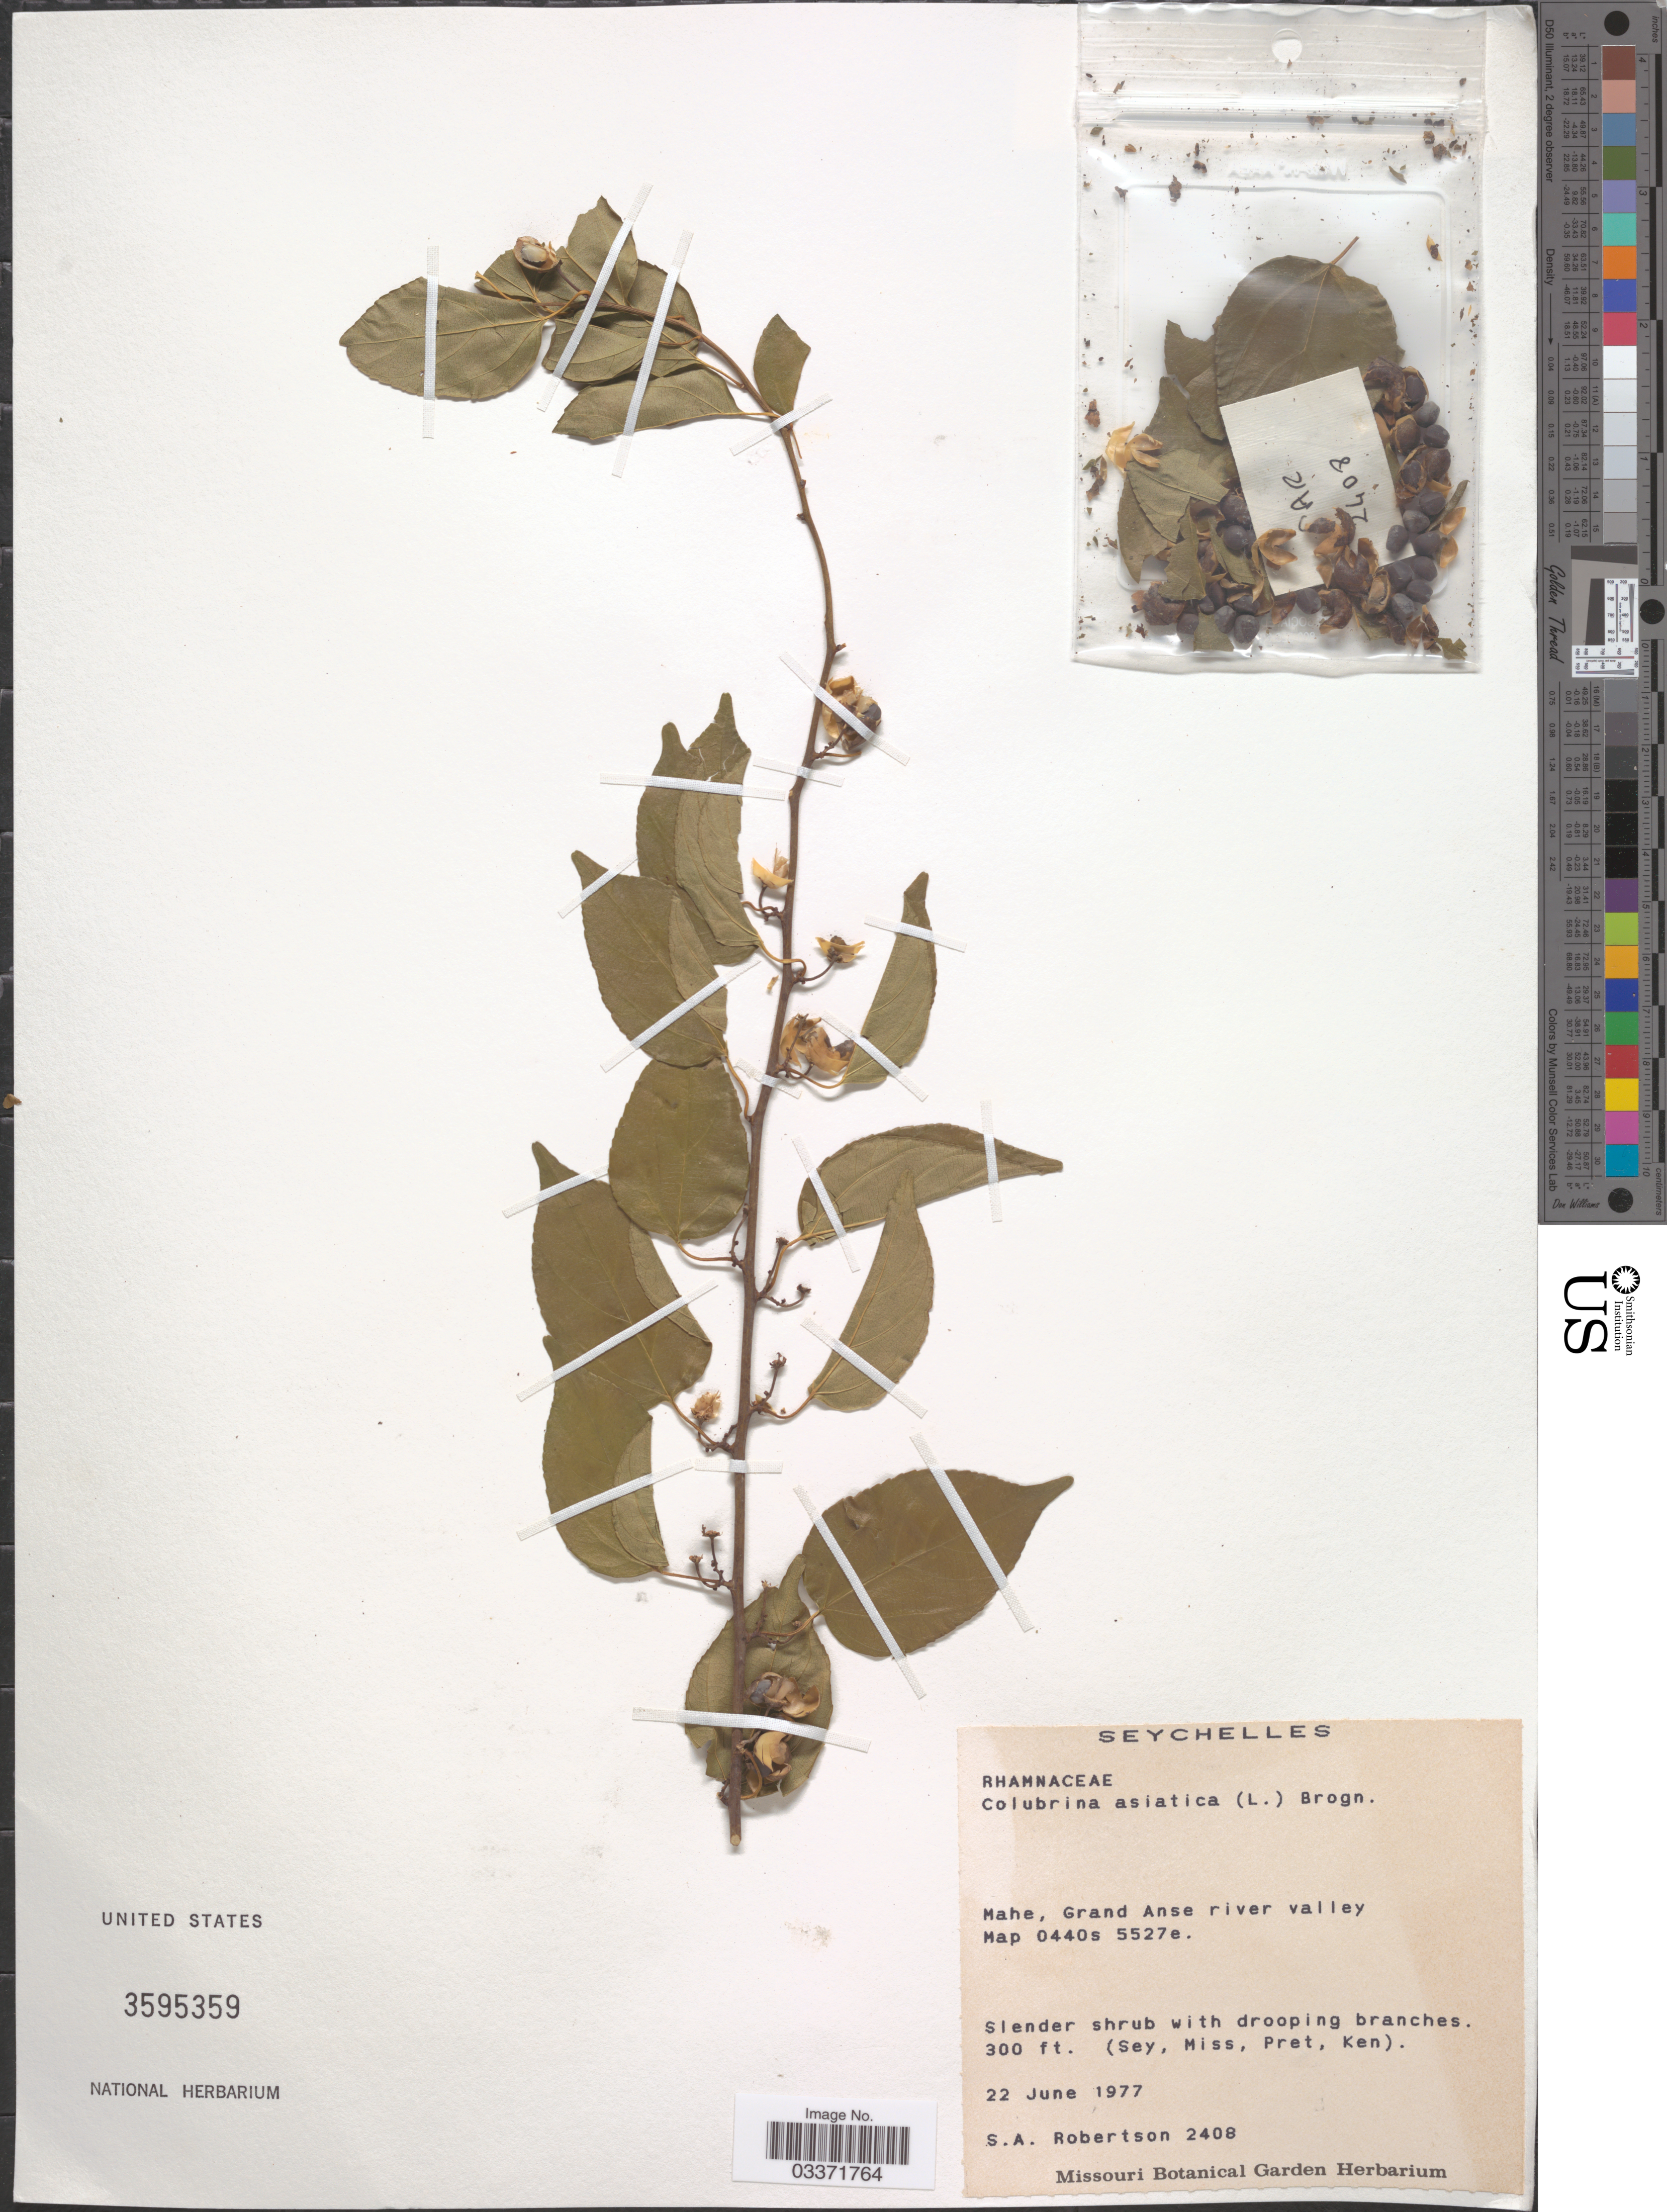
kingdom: Plantae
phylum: Tracheophyta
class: Magnoliopsida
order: Rosales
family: Rhamnaceae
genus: Colubrina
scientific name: Colubrina asiatica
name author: (L.) Brongn.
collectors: S. A. Robertson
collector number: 2408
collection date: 1977-06-22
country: Seychelles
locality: Mahe, Grand Anse river valley.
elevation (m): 91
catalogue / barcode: US 3595359